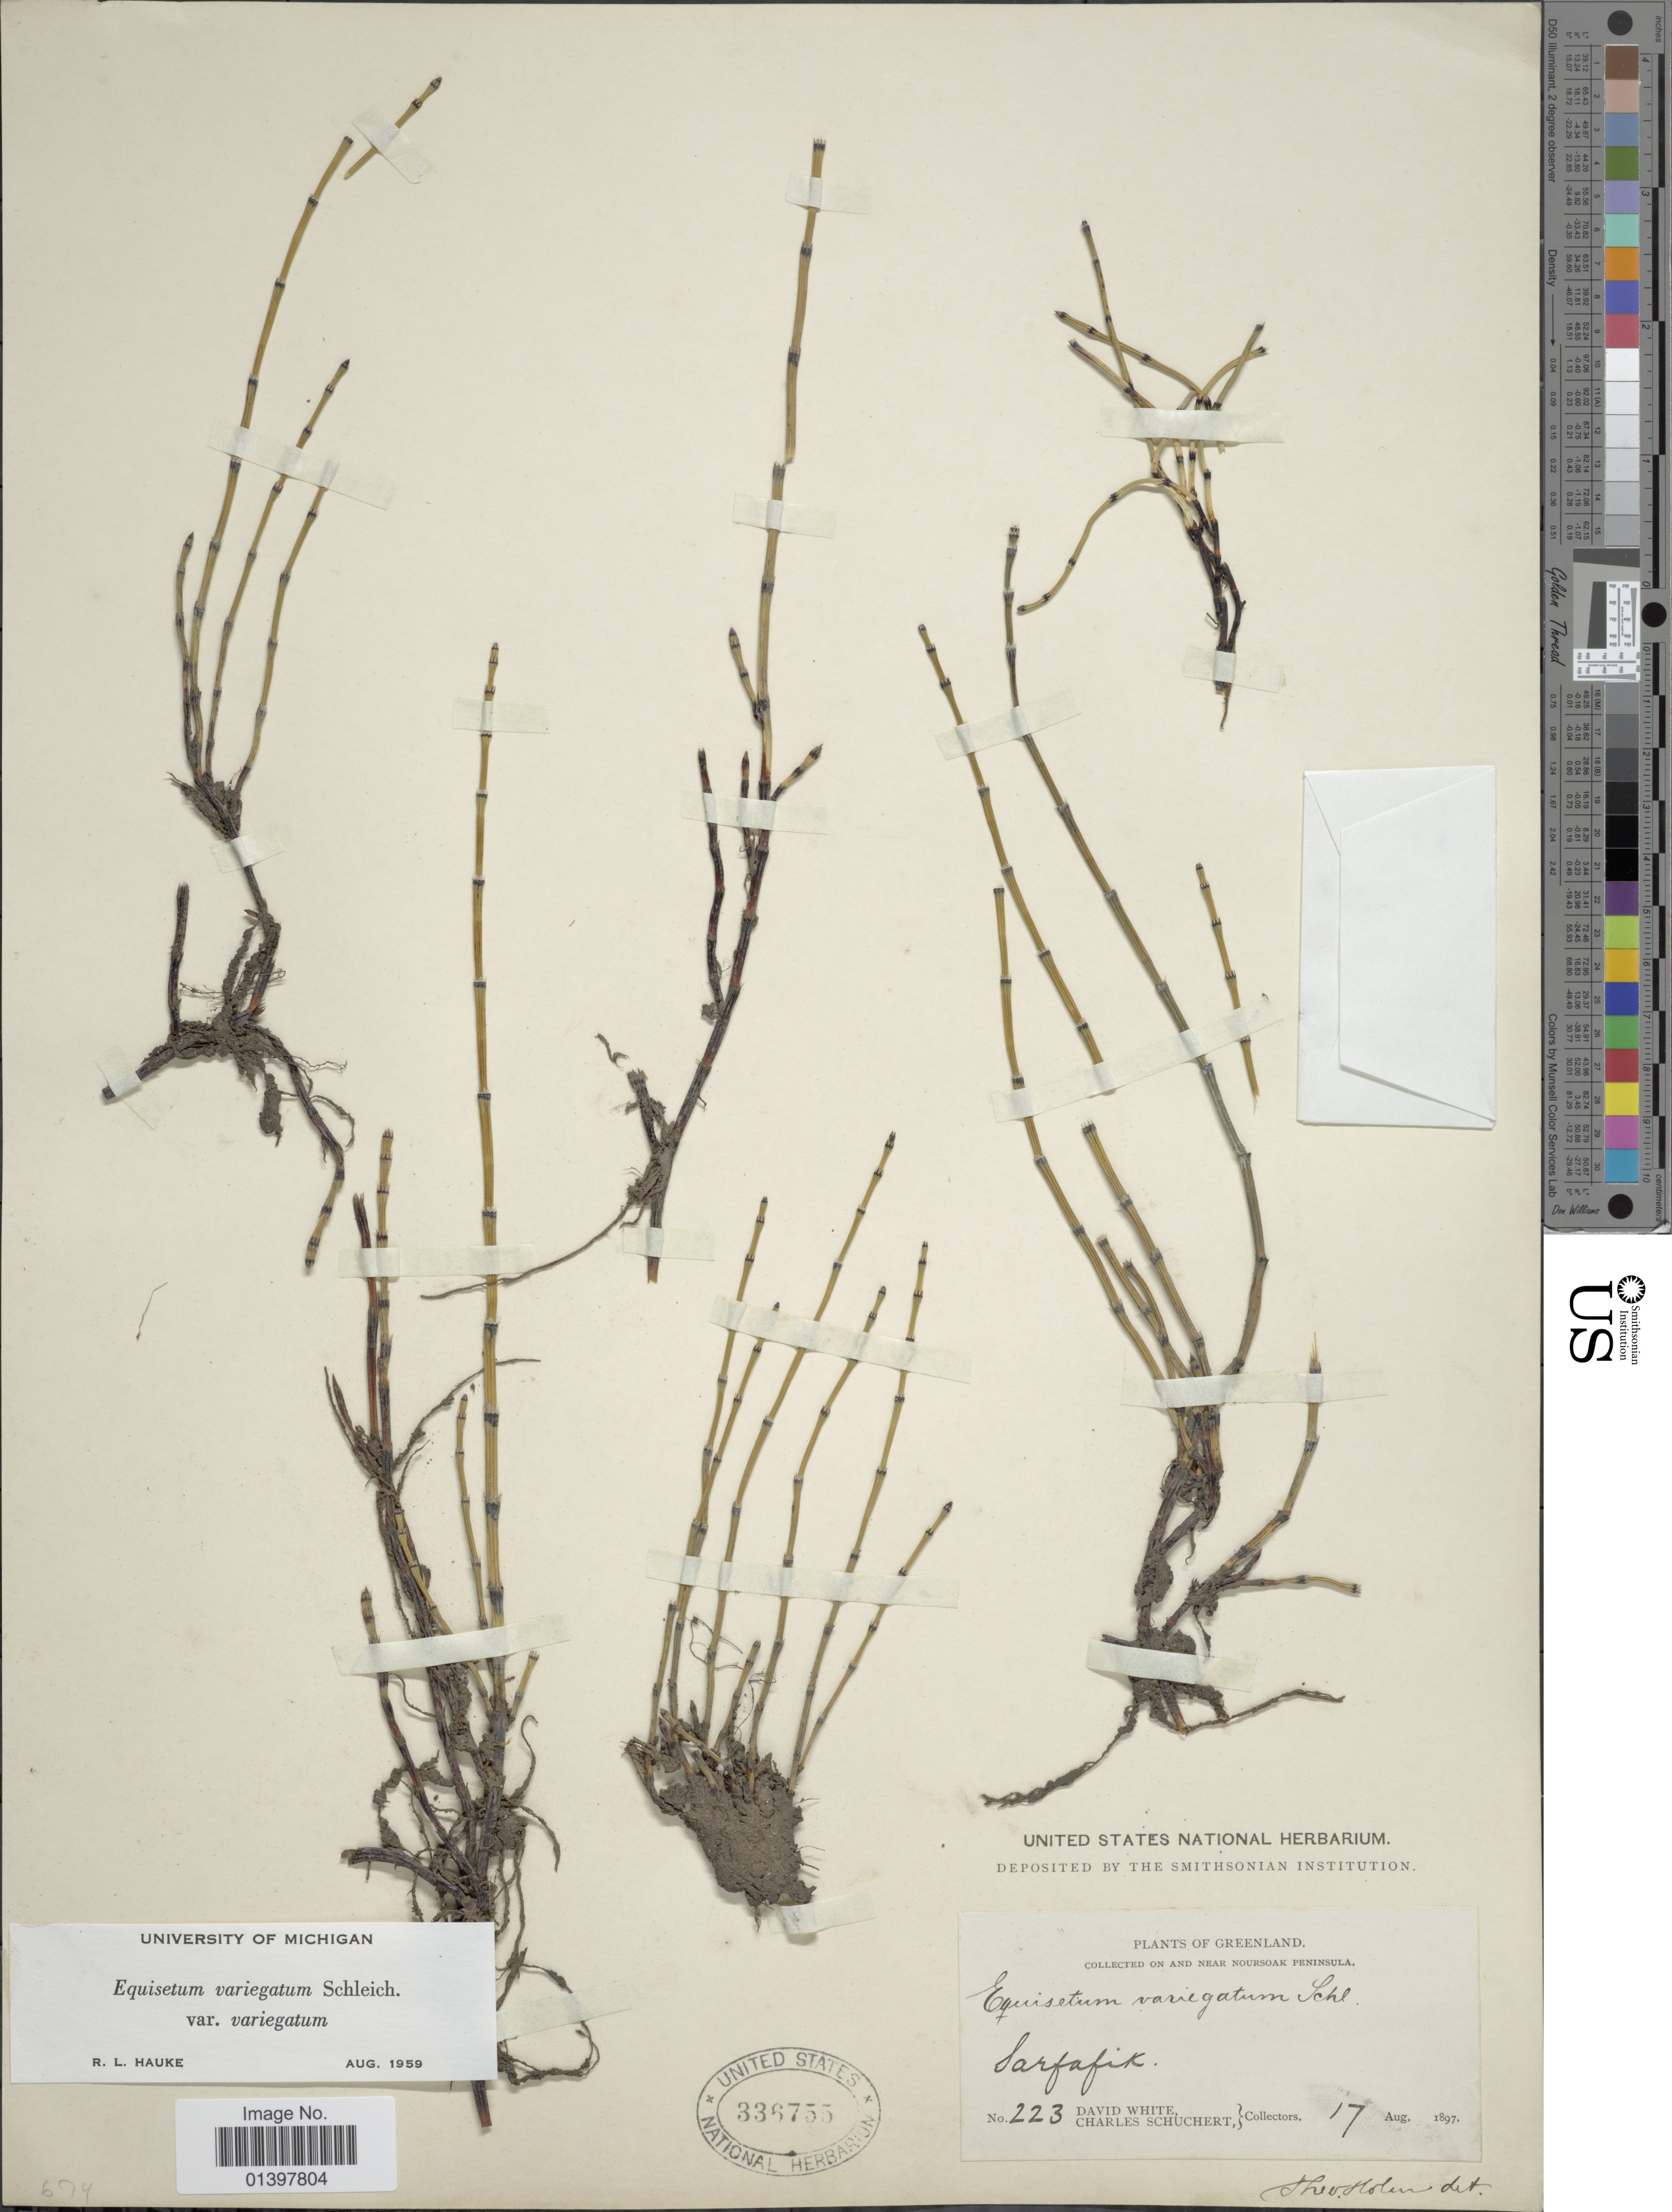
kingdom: Plantae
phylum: Tracheophyta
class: Polypodiopsida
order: Equisetales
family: Equisetaceae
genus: Equisetum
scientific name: Equisetum variegatum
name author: Schleich. ex F. Weber & D. Mohr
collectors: D. White & C. Schuchert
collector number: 223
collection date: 1897-08-17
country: Greenland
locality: Near Noursoak Peninsula, Sarfafik.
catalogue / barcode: US 336755